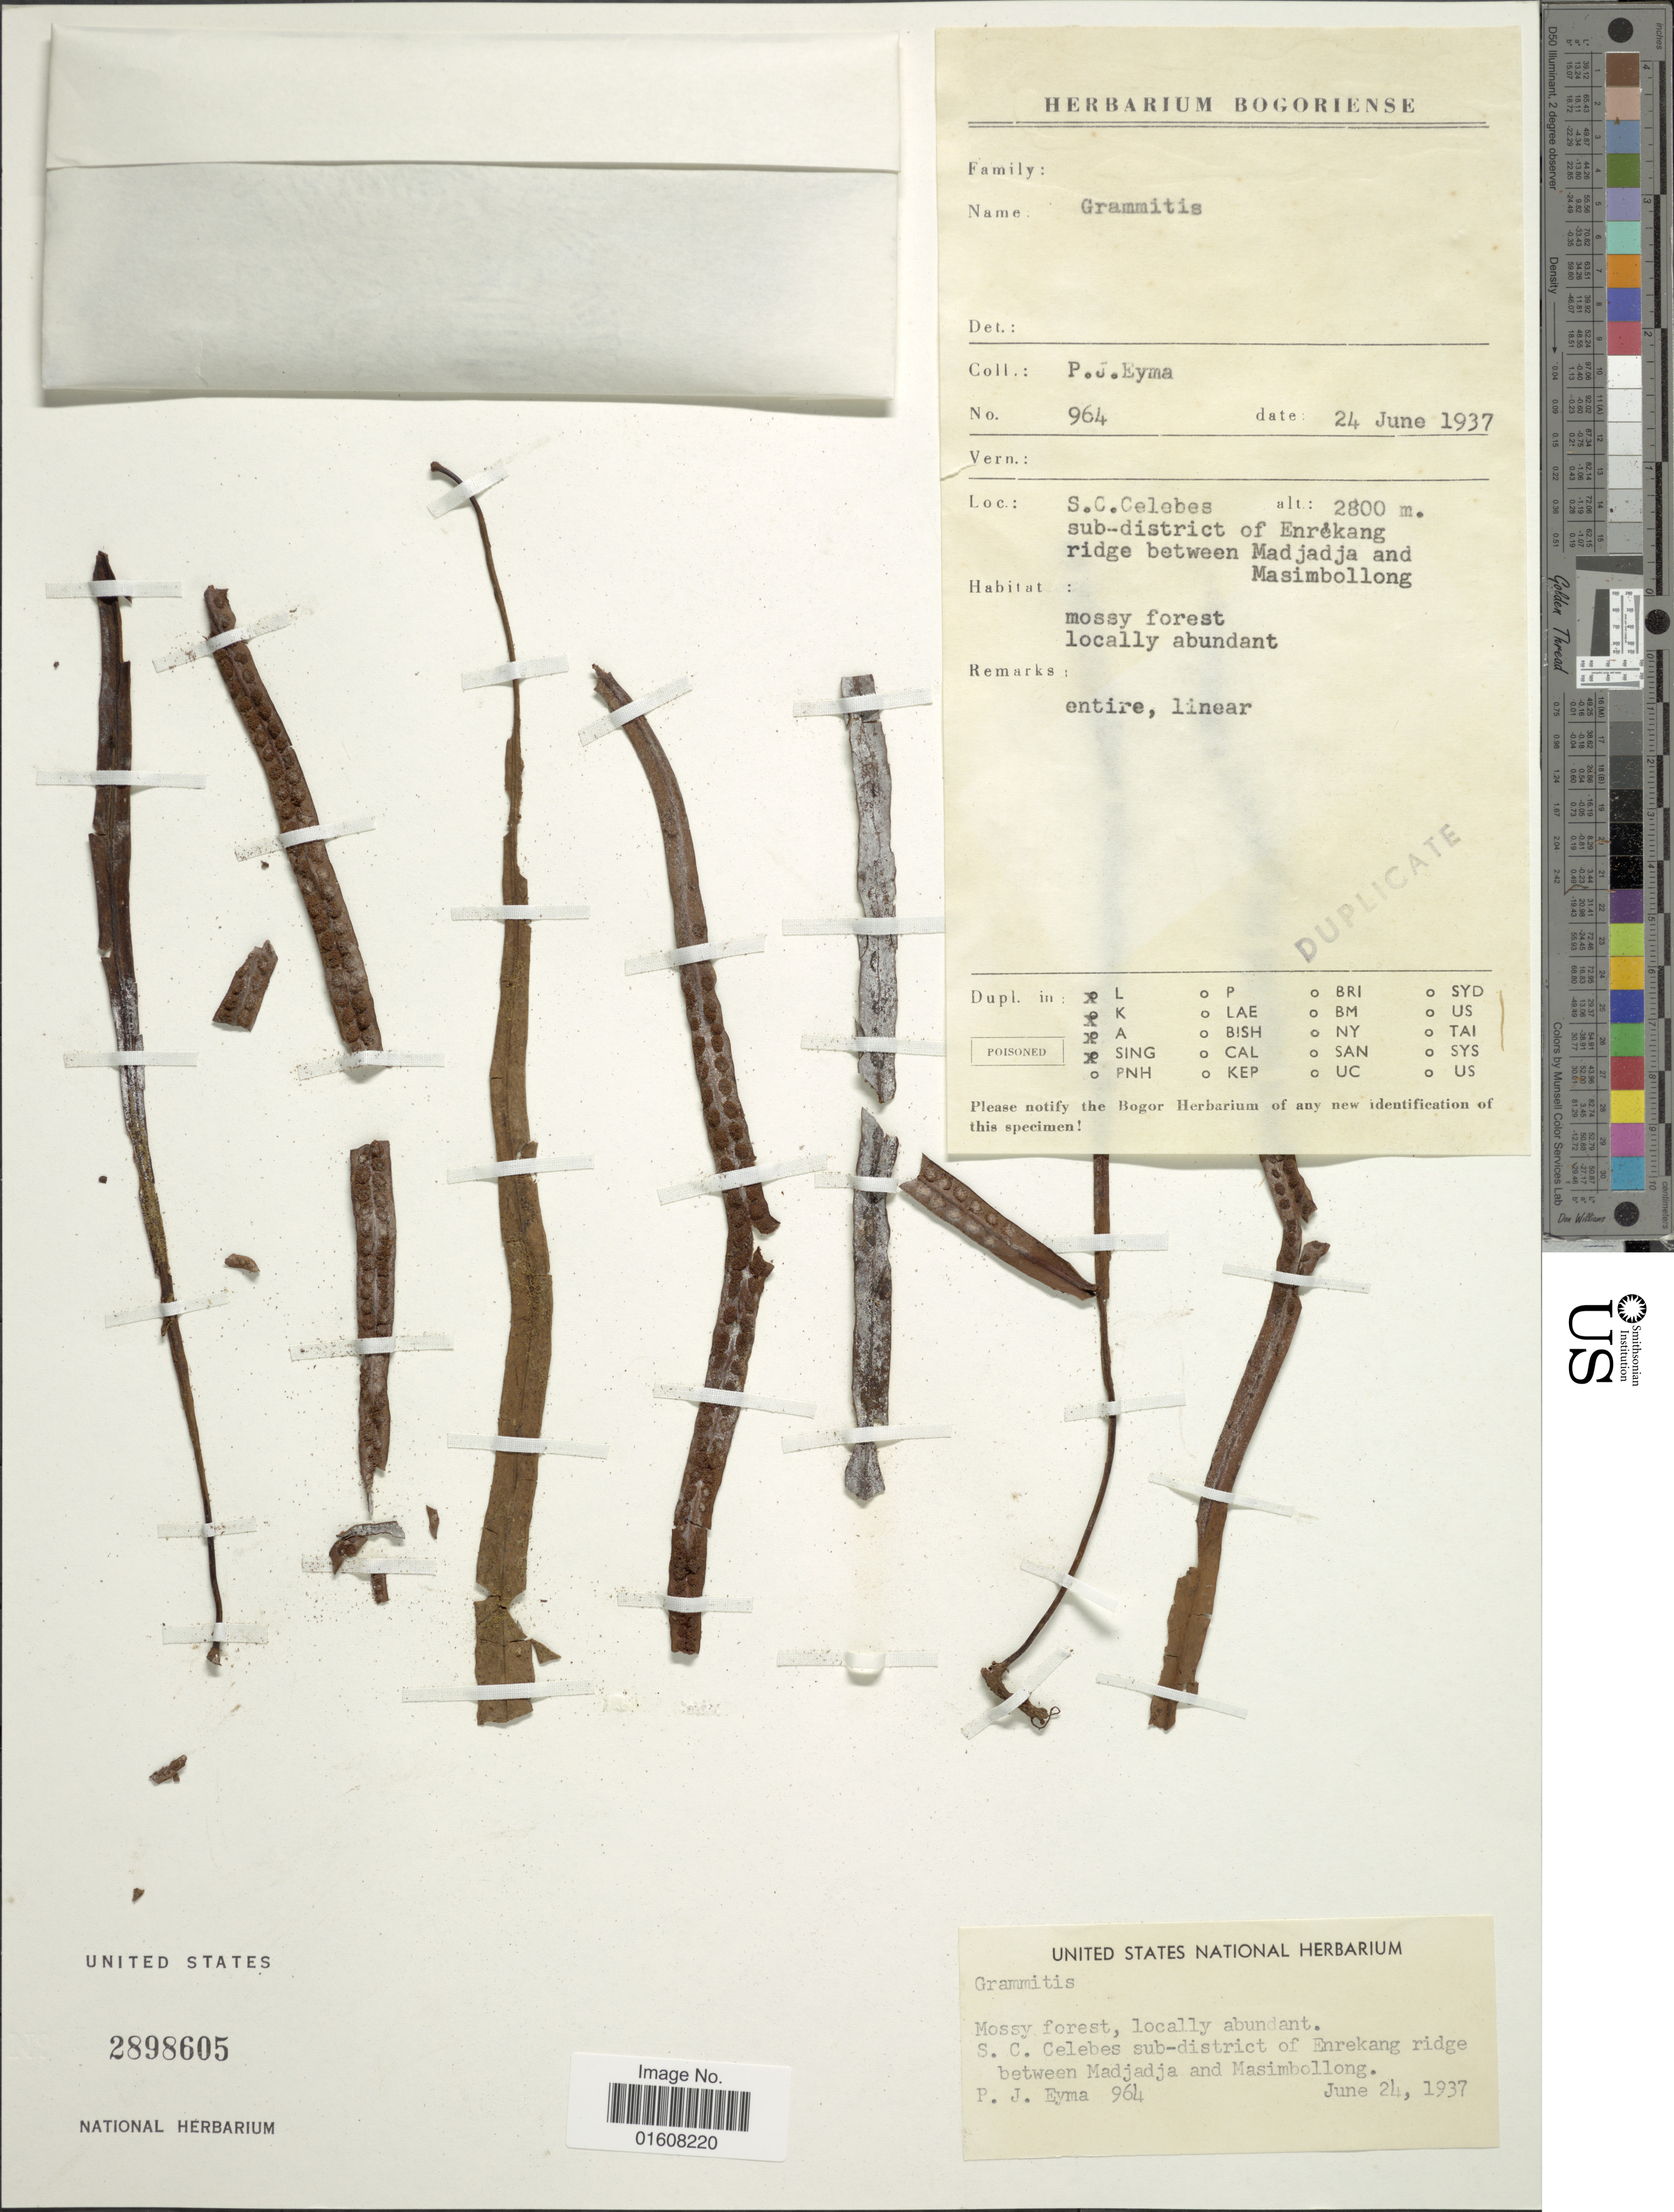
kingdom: Plantae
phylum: Tracheophyta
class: Polypodiopsida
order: Polypodiales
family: Polypodiaceae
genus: Grammitis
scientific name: Grammitis sp.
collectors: P. J. Eyma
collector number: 964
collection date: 1937-06-24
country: Indonesia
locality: S.C. Celebes. sub-district of Enrékang ridge between Madjadja and Masimbollong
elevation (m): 2800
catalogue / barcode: US 2898605